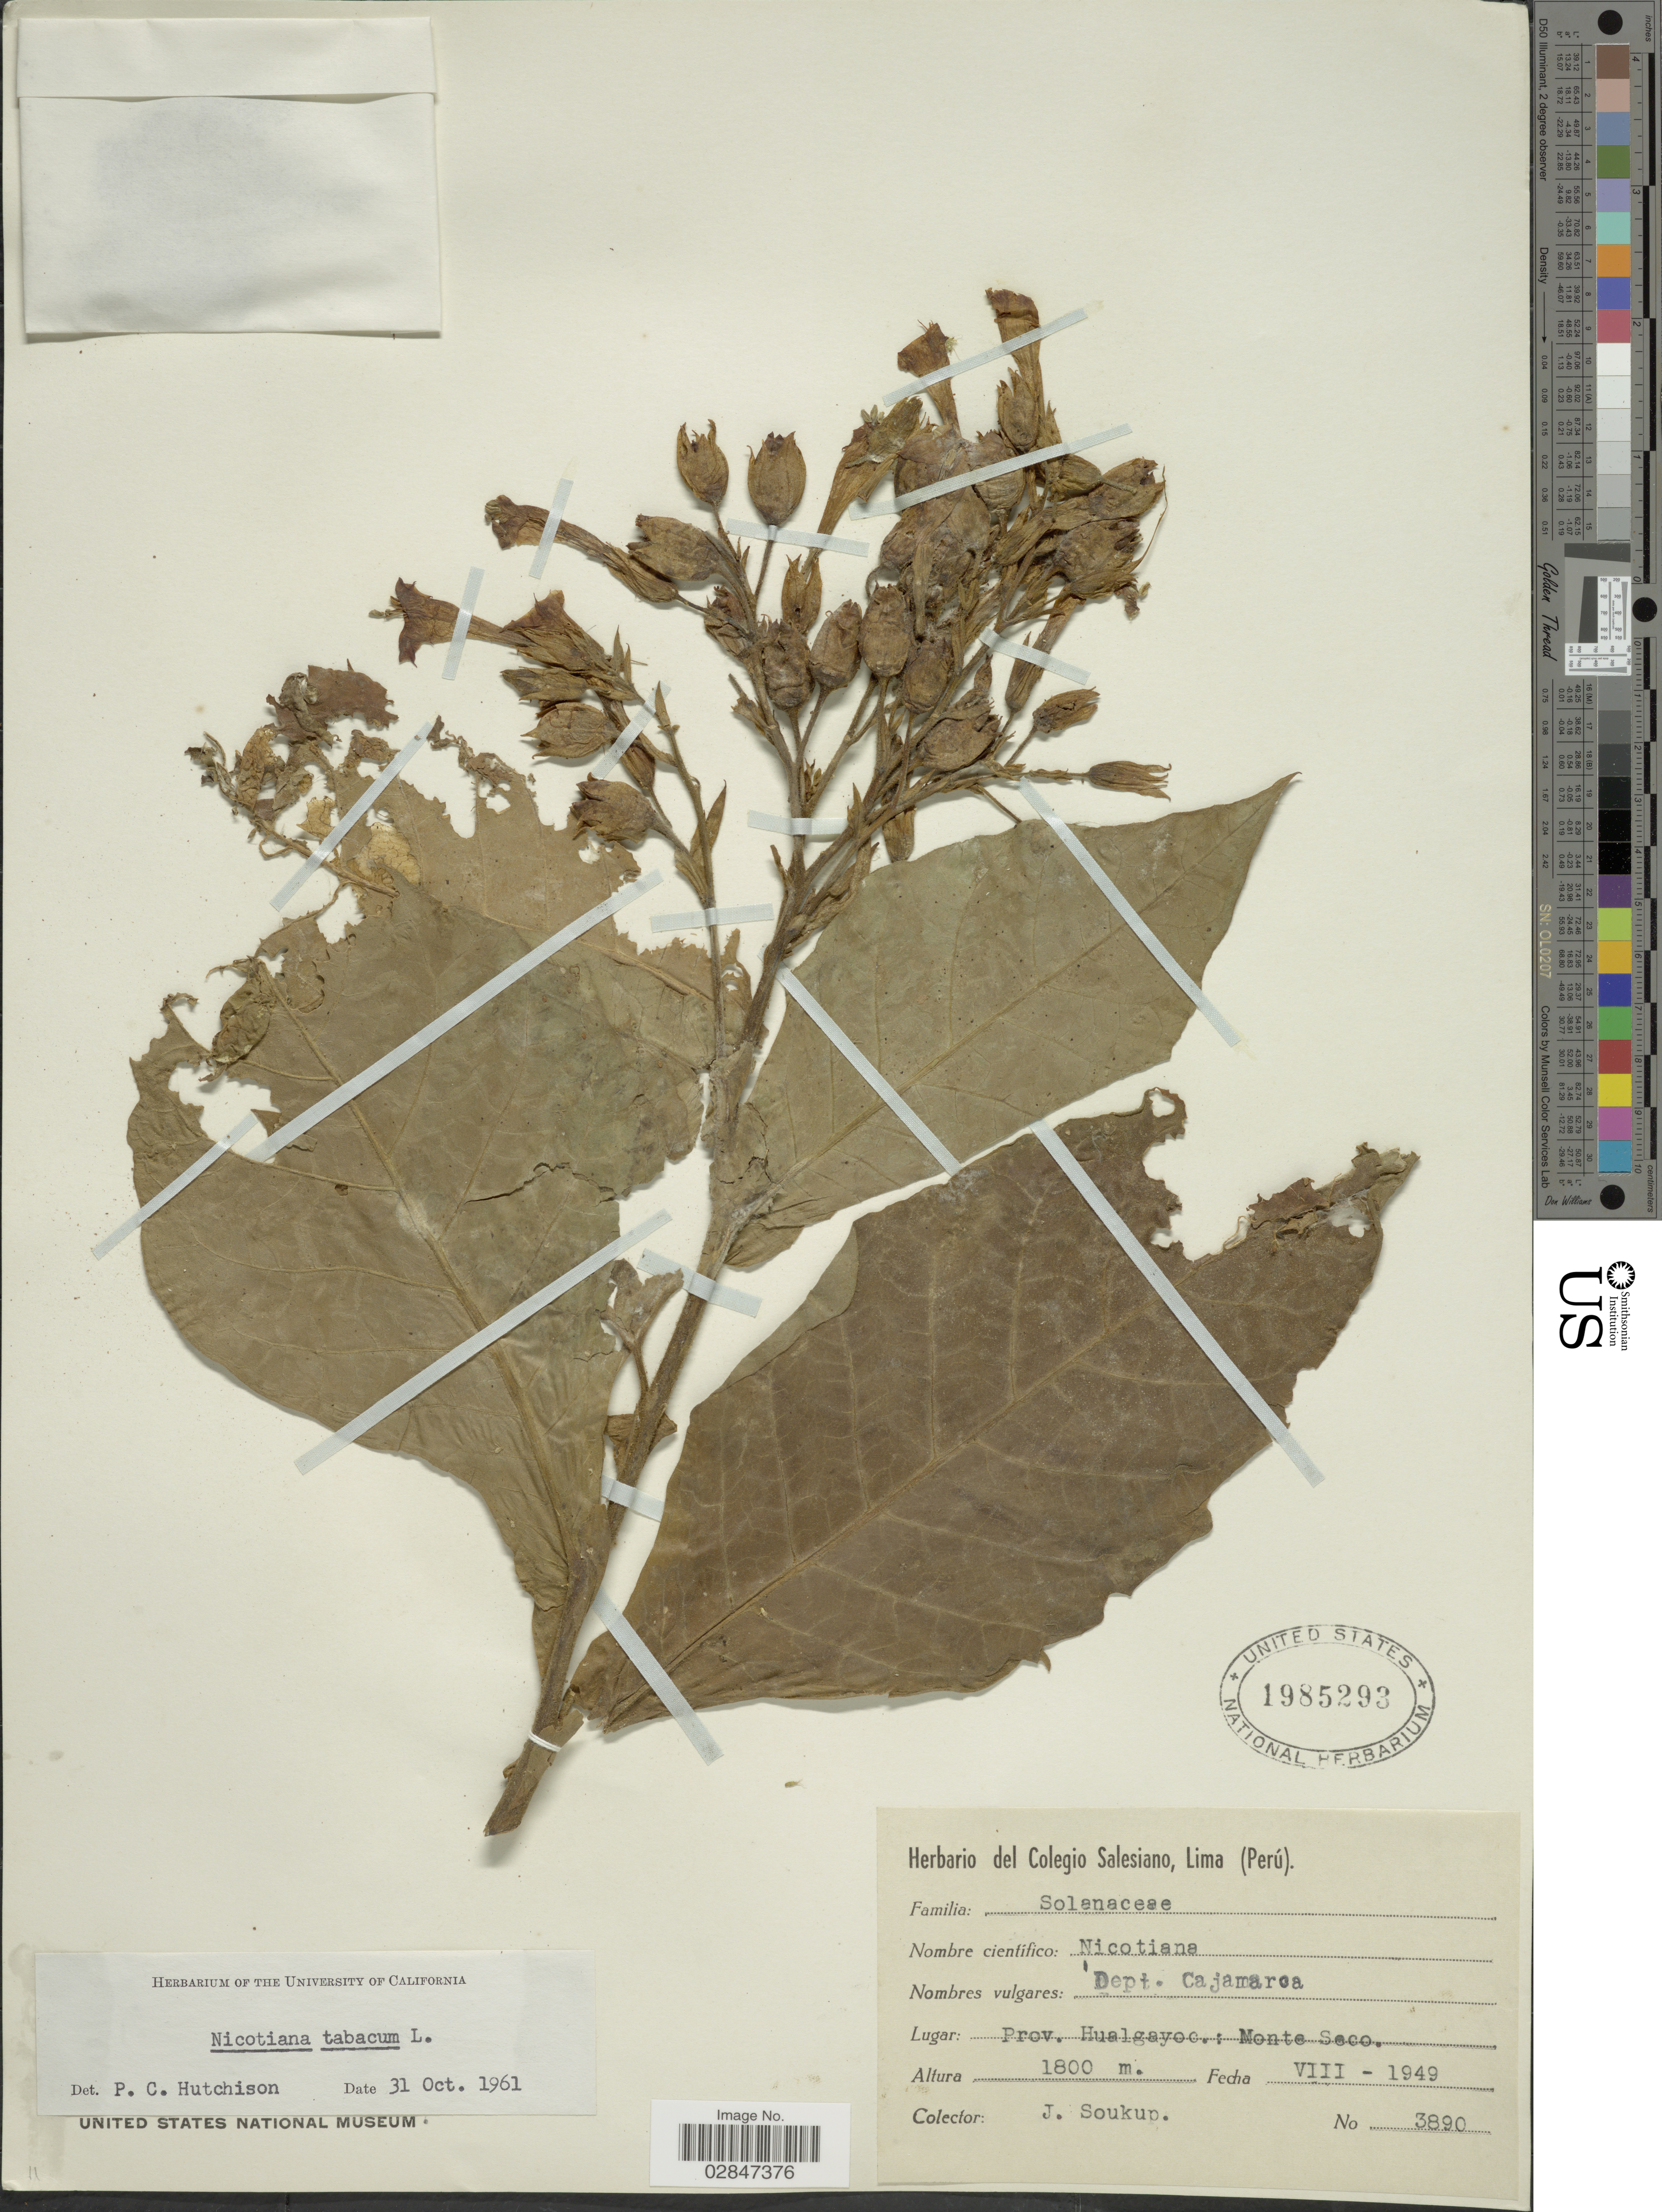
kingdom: Plantae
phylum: Tracheophyta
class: Magnoliopsida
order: Solanales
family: Solanaceae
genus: Nicotiana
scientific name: Nicotiana tabacum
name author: L.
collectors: J. Soukup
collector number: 3890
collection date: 1949-08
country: Peru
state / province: Cajamarca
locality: Dept. Cajamarca, Prov. Hualgayoc: Monte Seco.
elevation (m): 1800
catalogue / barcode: US 1985293